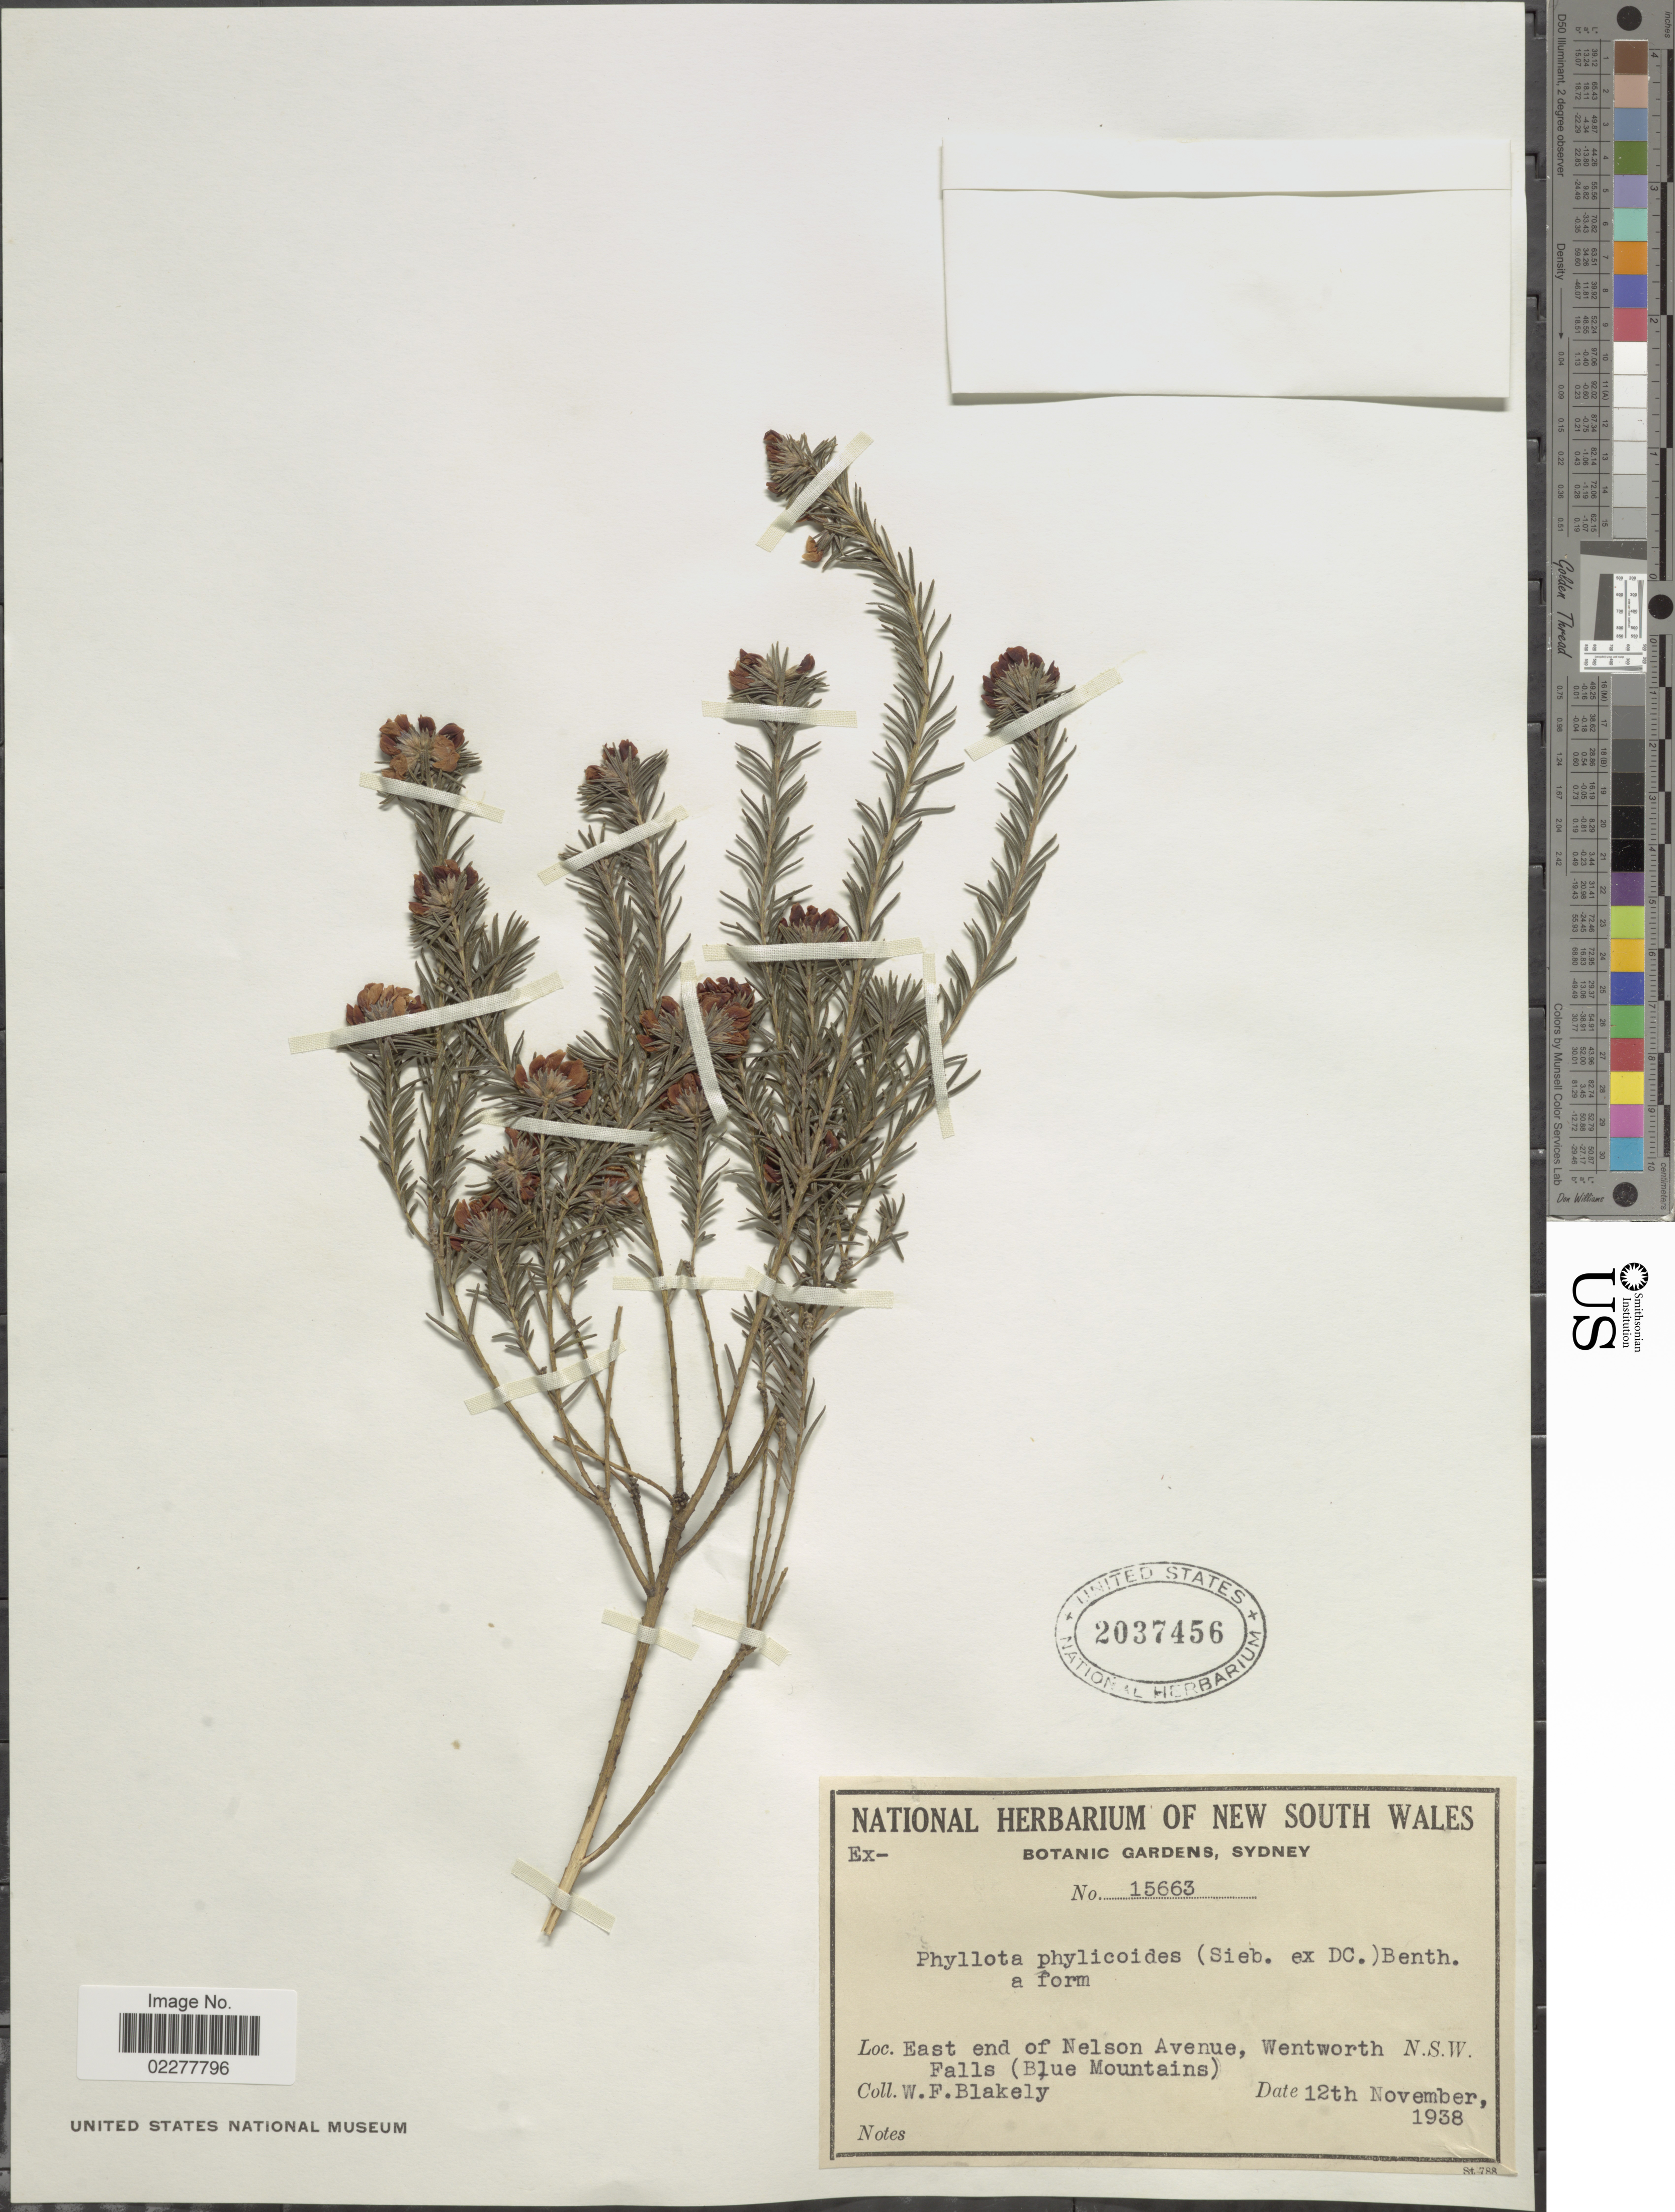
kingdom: Plantae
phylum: Tracheophyta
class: Magnoliopsida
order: Fabales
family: Fabaceae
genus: Phyllota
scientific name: Phyllota phylicoides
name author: Benth.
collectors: W. Blakely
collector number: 15663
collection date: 1938-11-12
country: Australia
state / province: New South Wales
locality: East end of Nelson Avenue, Wentworth Falls (Blue Mountains) N.S.W.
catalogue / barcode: US 2037456